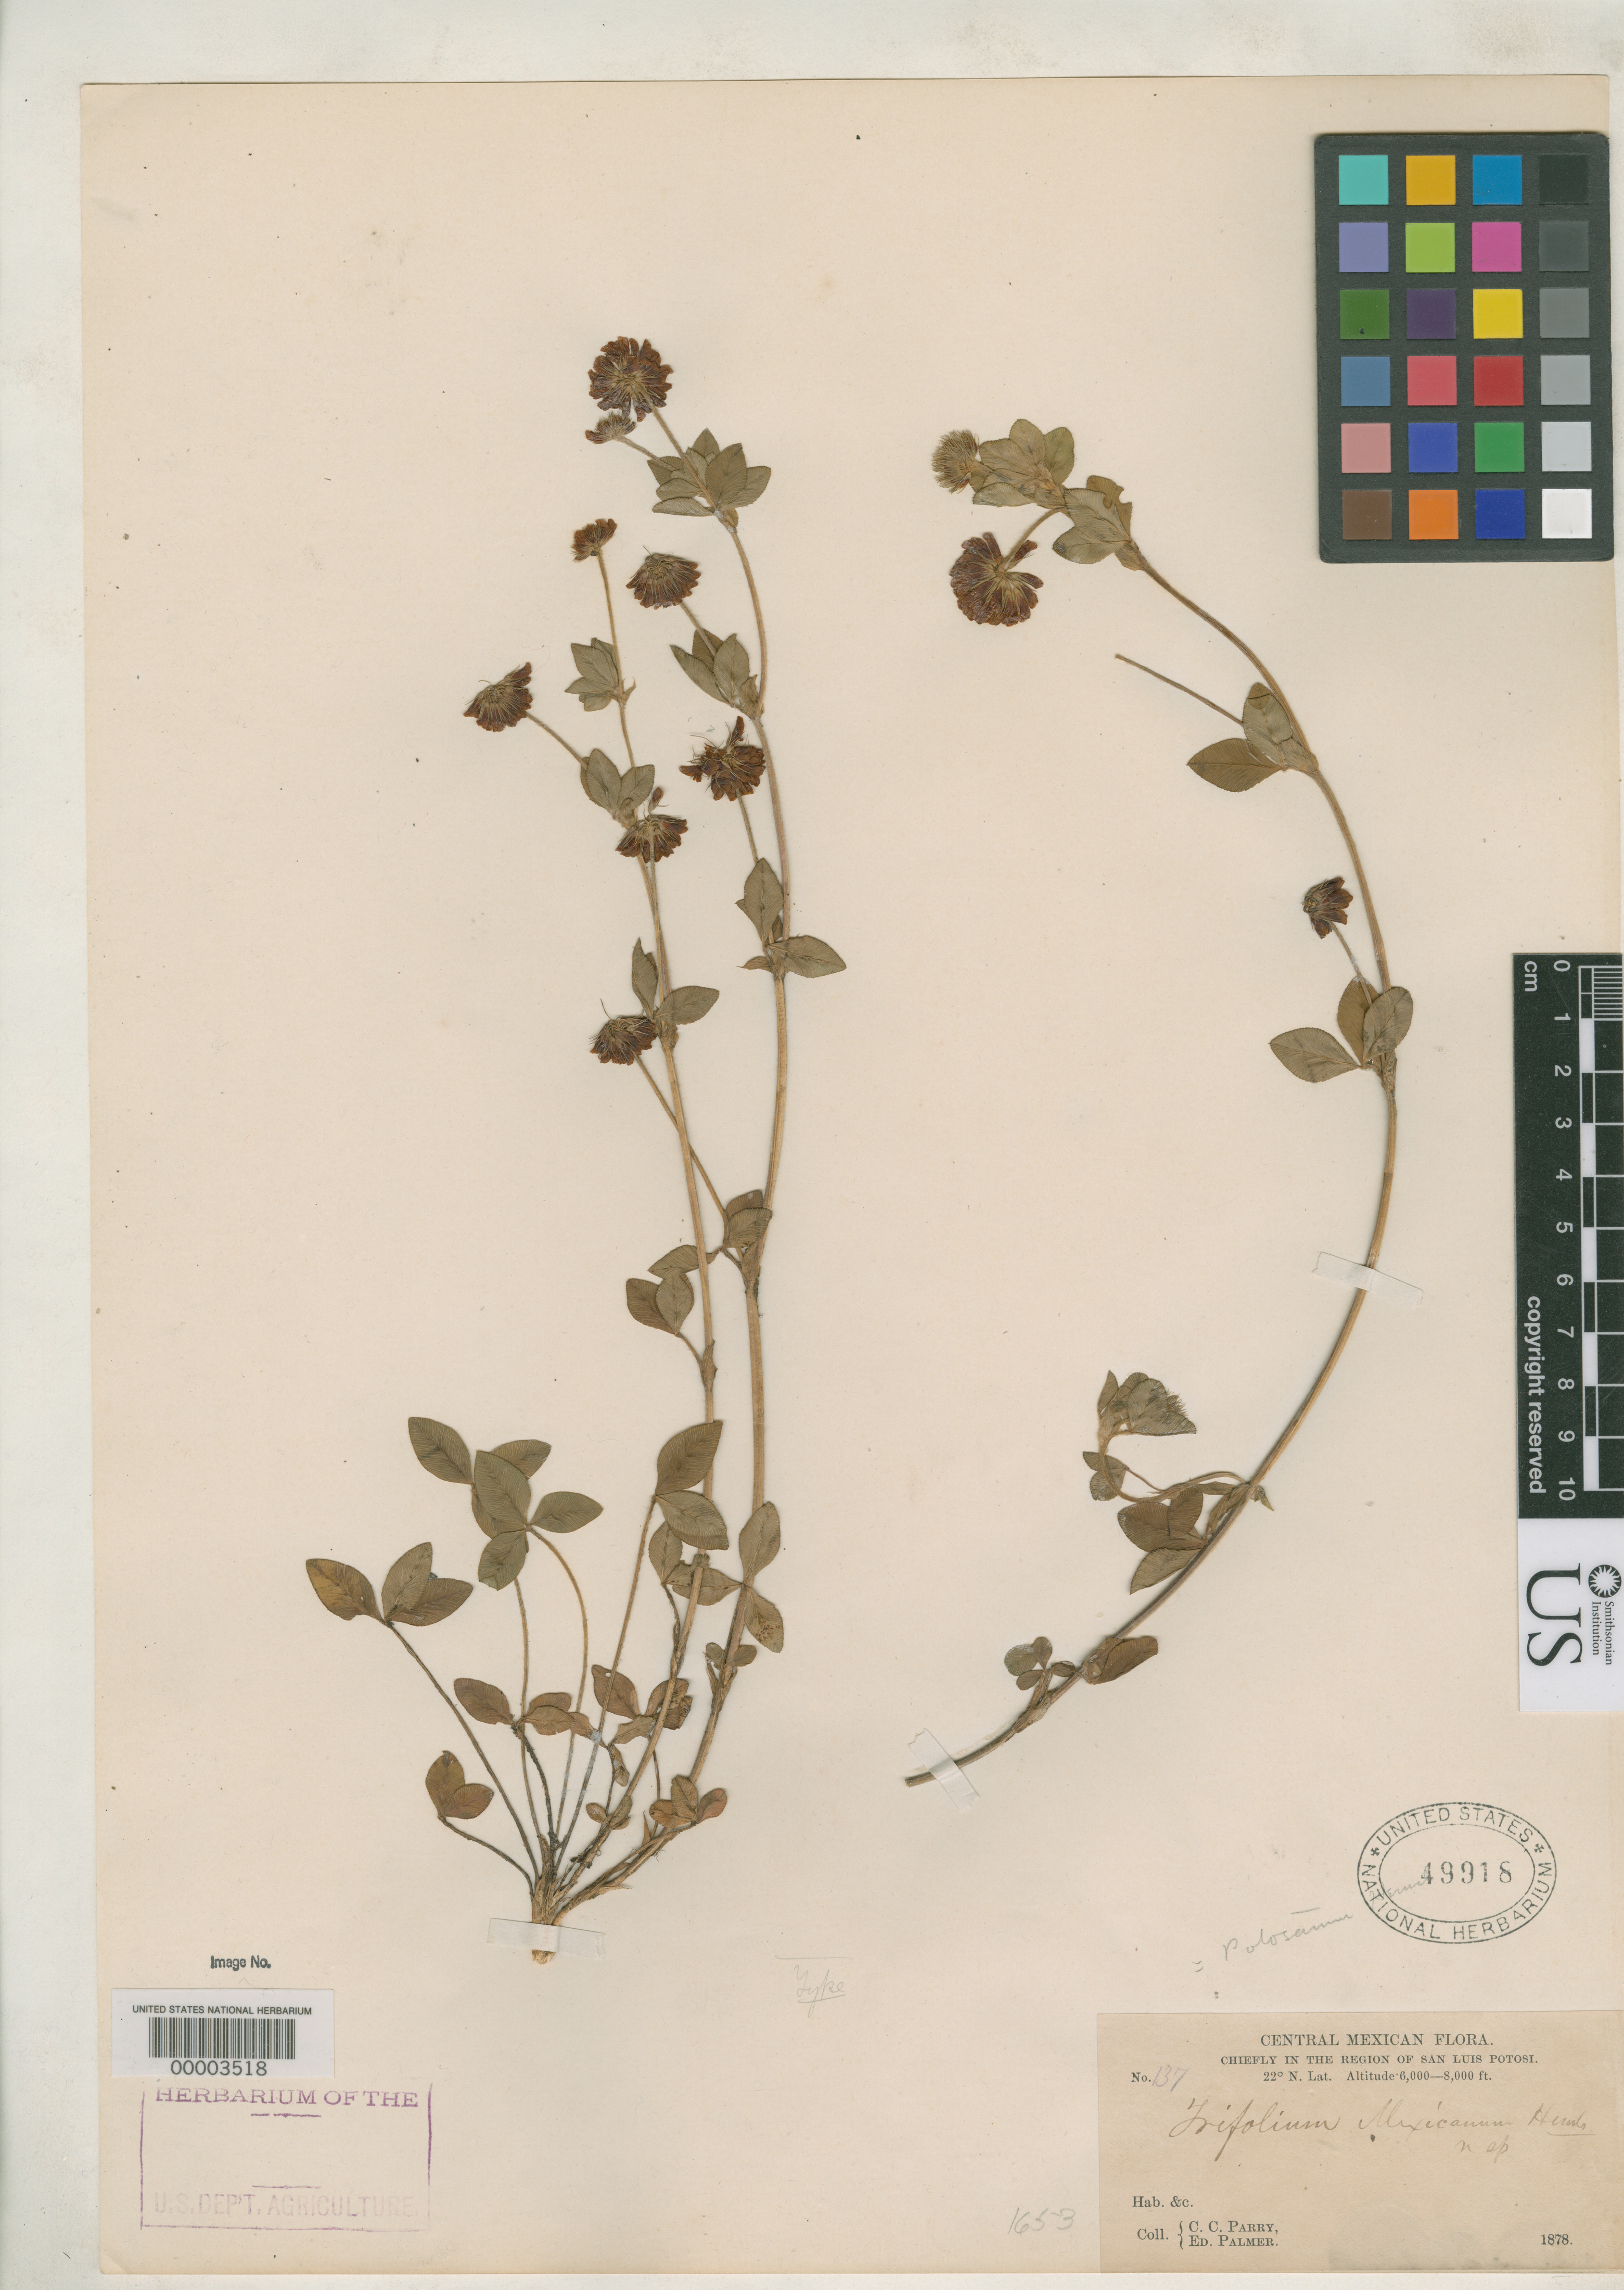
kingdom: Plantae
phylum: Tracheophyta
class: Magnoliopsida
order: Fabales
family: Fabaceae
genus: Trifolium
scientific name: Trifolium mexicanum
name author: Hemsl.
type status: Isosyntype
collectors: C. C. Parry & E. Palmer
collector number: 137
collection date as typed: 1878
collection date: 1878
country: Mexico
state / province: San Luis Potosi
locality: In region of San Luis Potosi; alt. 6000-8000 ft.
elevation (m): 1829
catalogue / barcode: US 49918